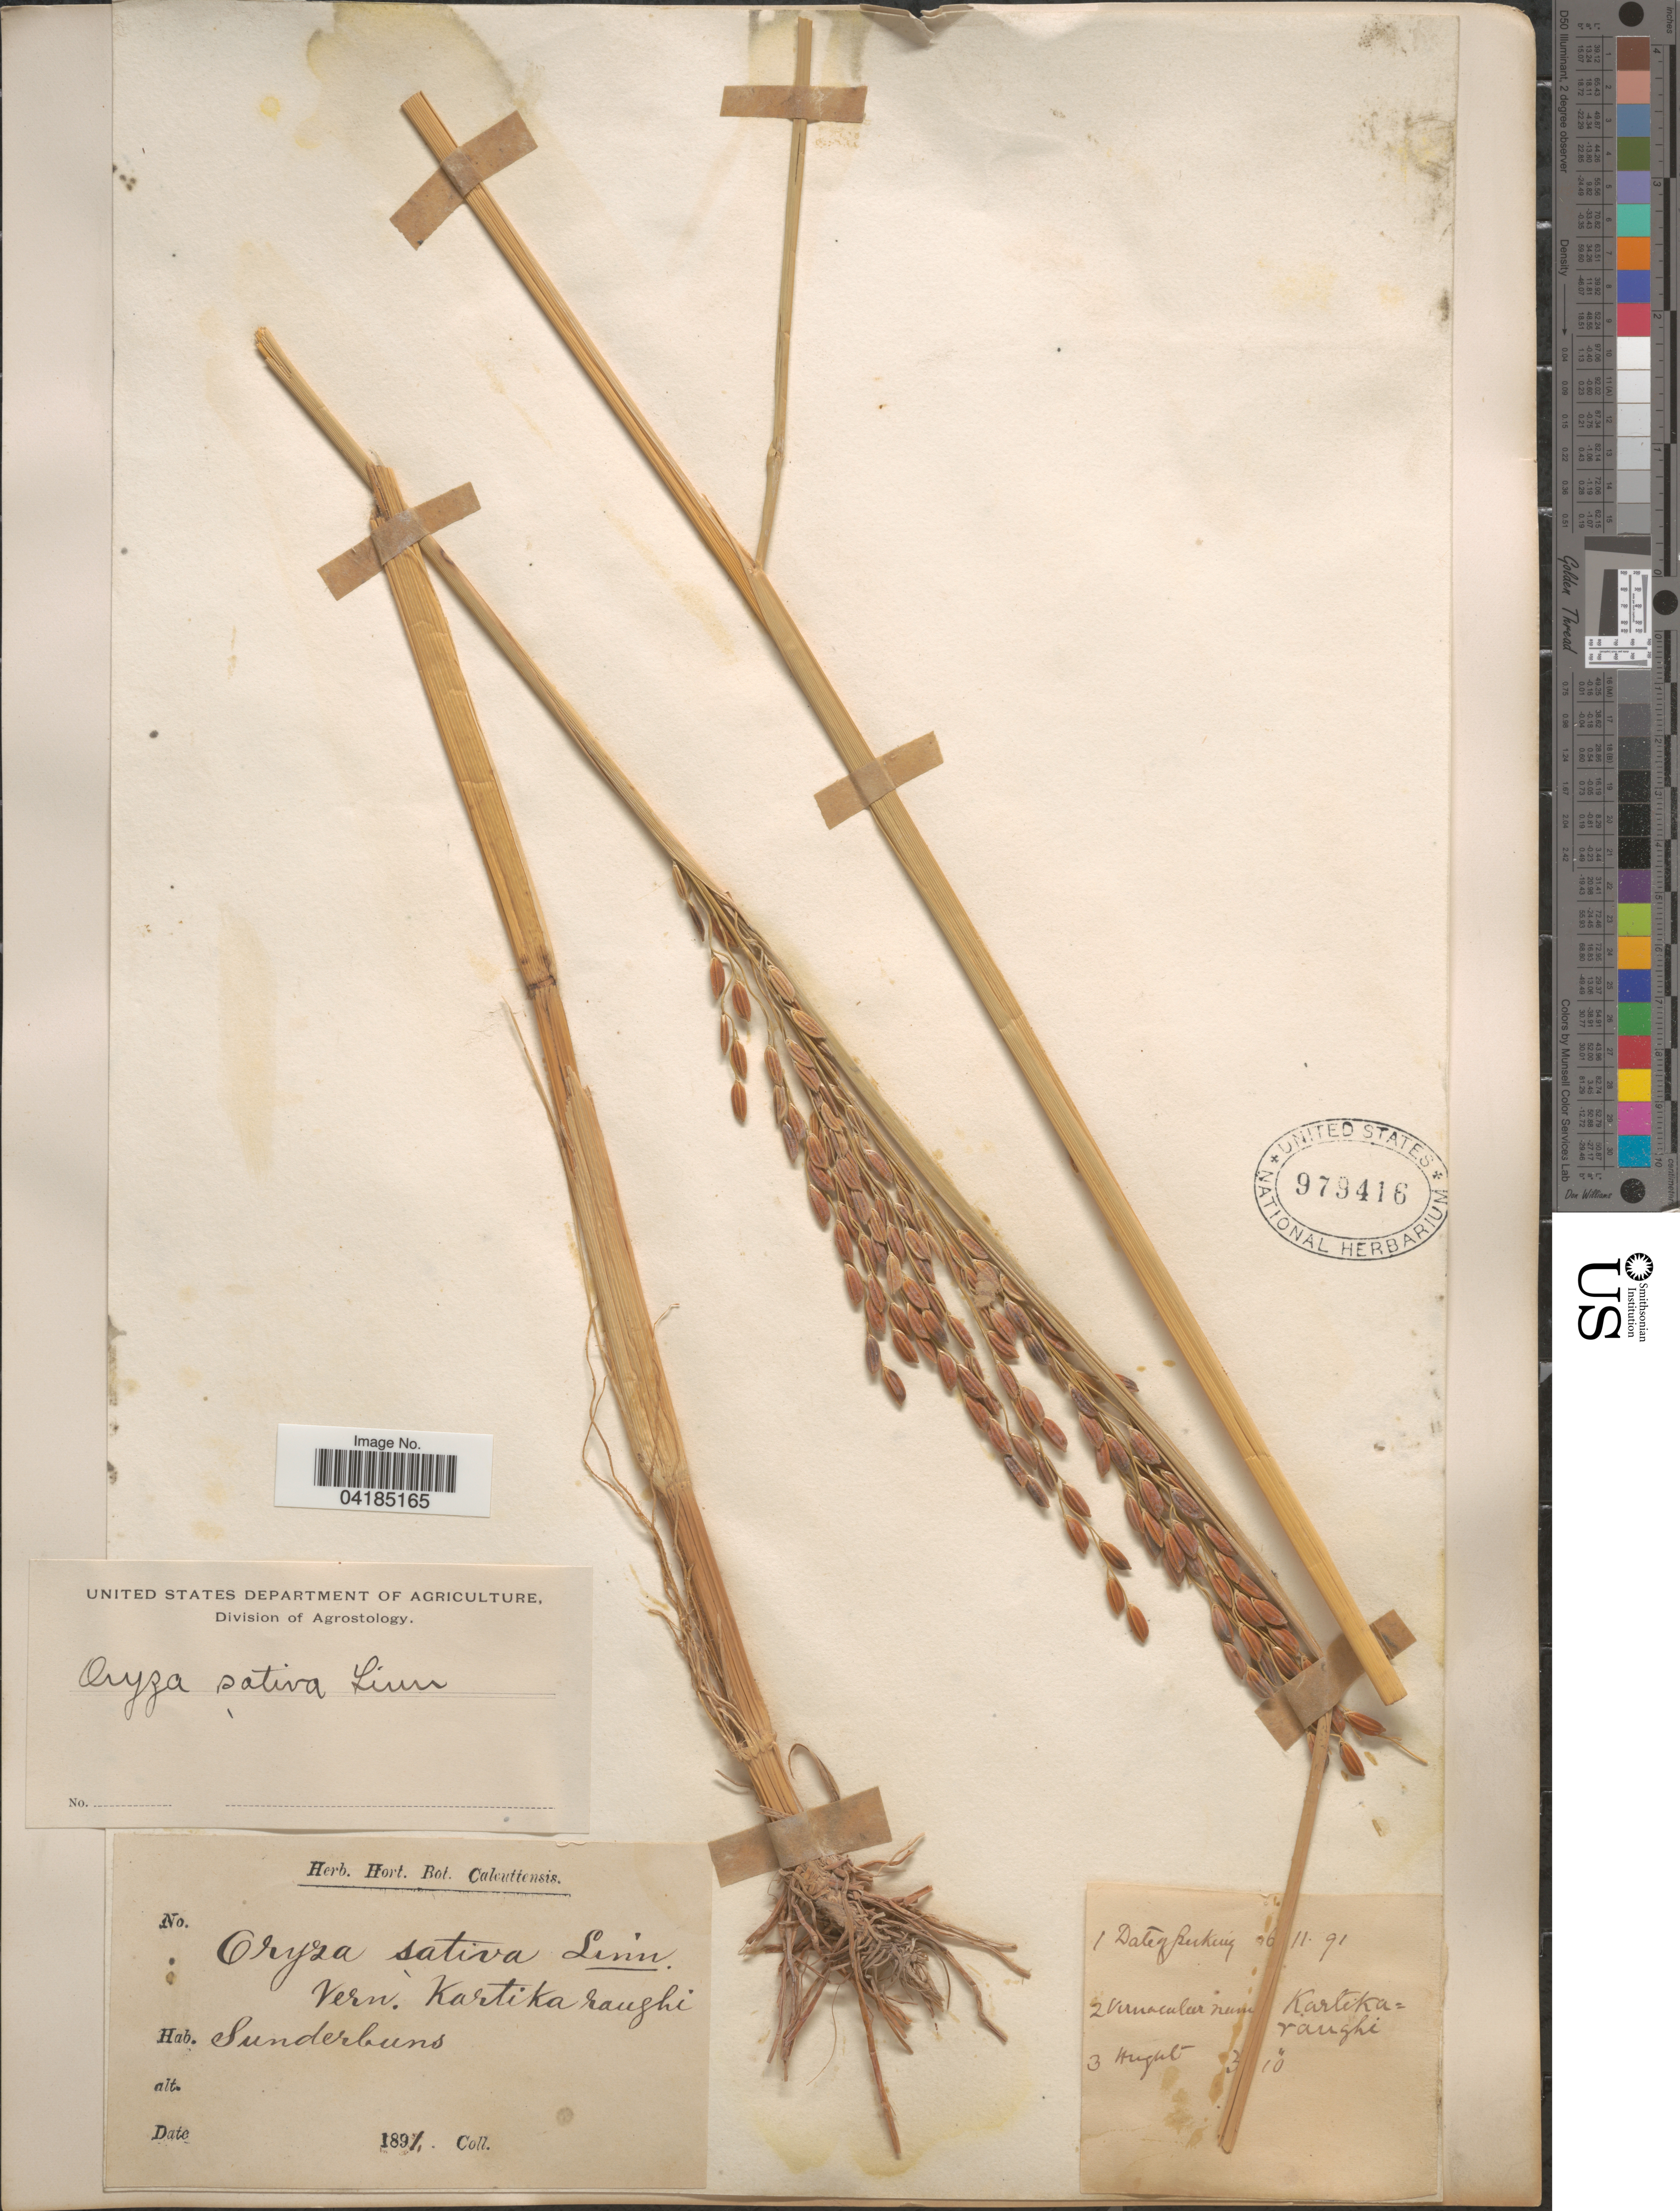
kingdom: Plantae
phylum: Tracheophyta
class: Liliopsida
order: Poales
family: Poaceae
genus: Oryza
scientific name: Oryza sativa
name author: L.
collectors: ex Herb. Hort. Bot. Calcuttensis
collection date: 1897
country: India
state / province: West Bengal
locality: Sunderbuns.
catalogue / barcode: US 979416